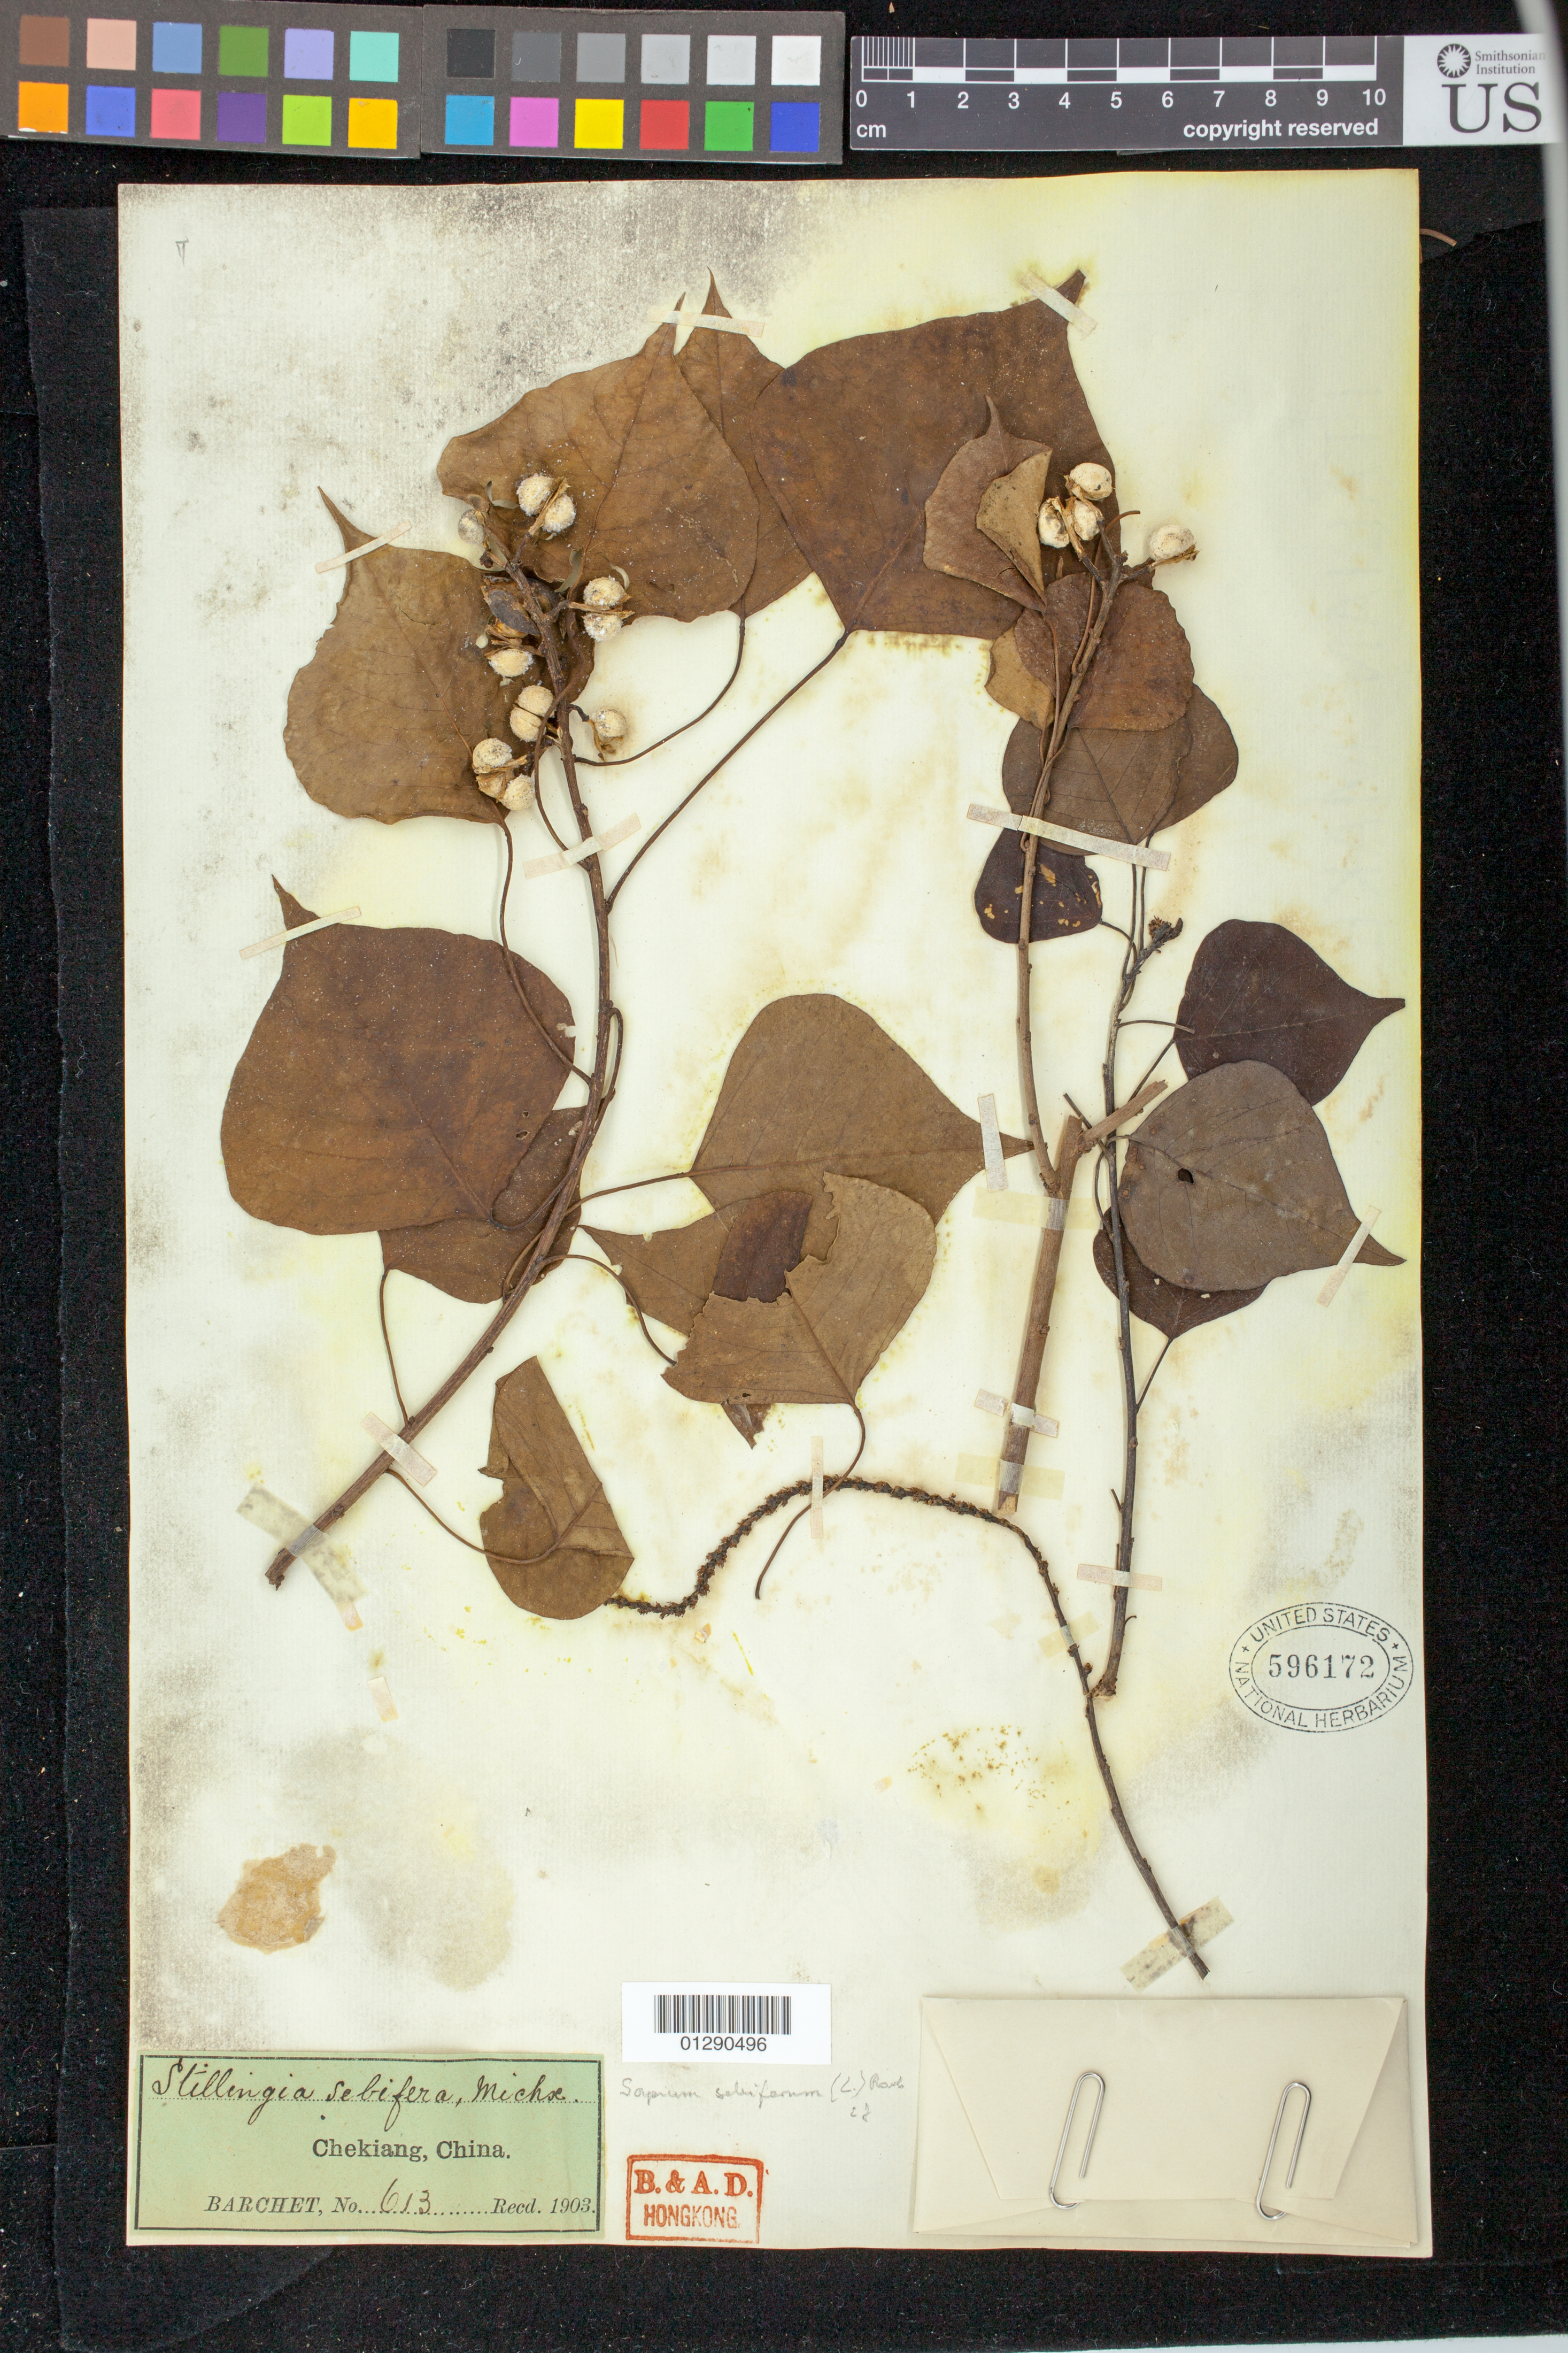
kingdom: Plantae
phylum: Tracheophyta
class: Magnoliopsida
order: Malpighiales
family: Euphorbiaceae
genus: Sapium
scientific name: Sapium sebiferum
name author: (L.) Roxb.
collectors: S. P. Barchet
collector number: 613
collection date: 1903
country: China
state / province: Zhejiang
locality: Chekiang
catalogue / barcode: US 596172